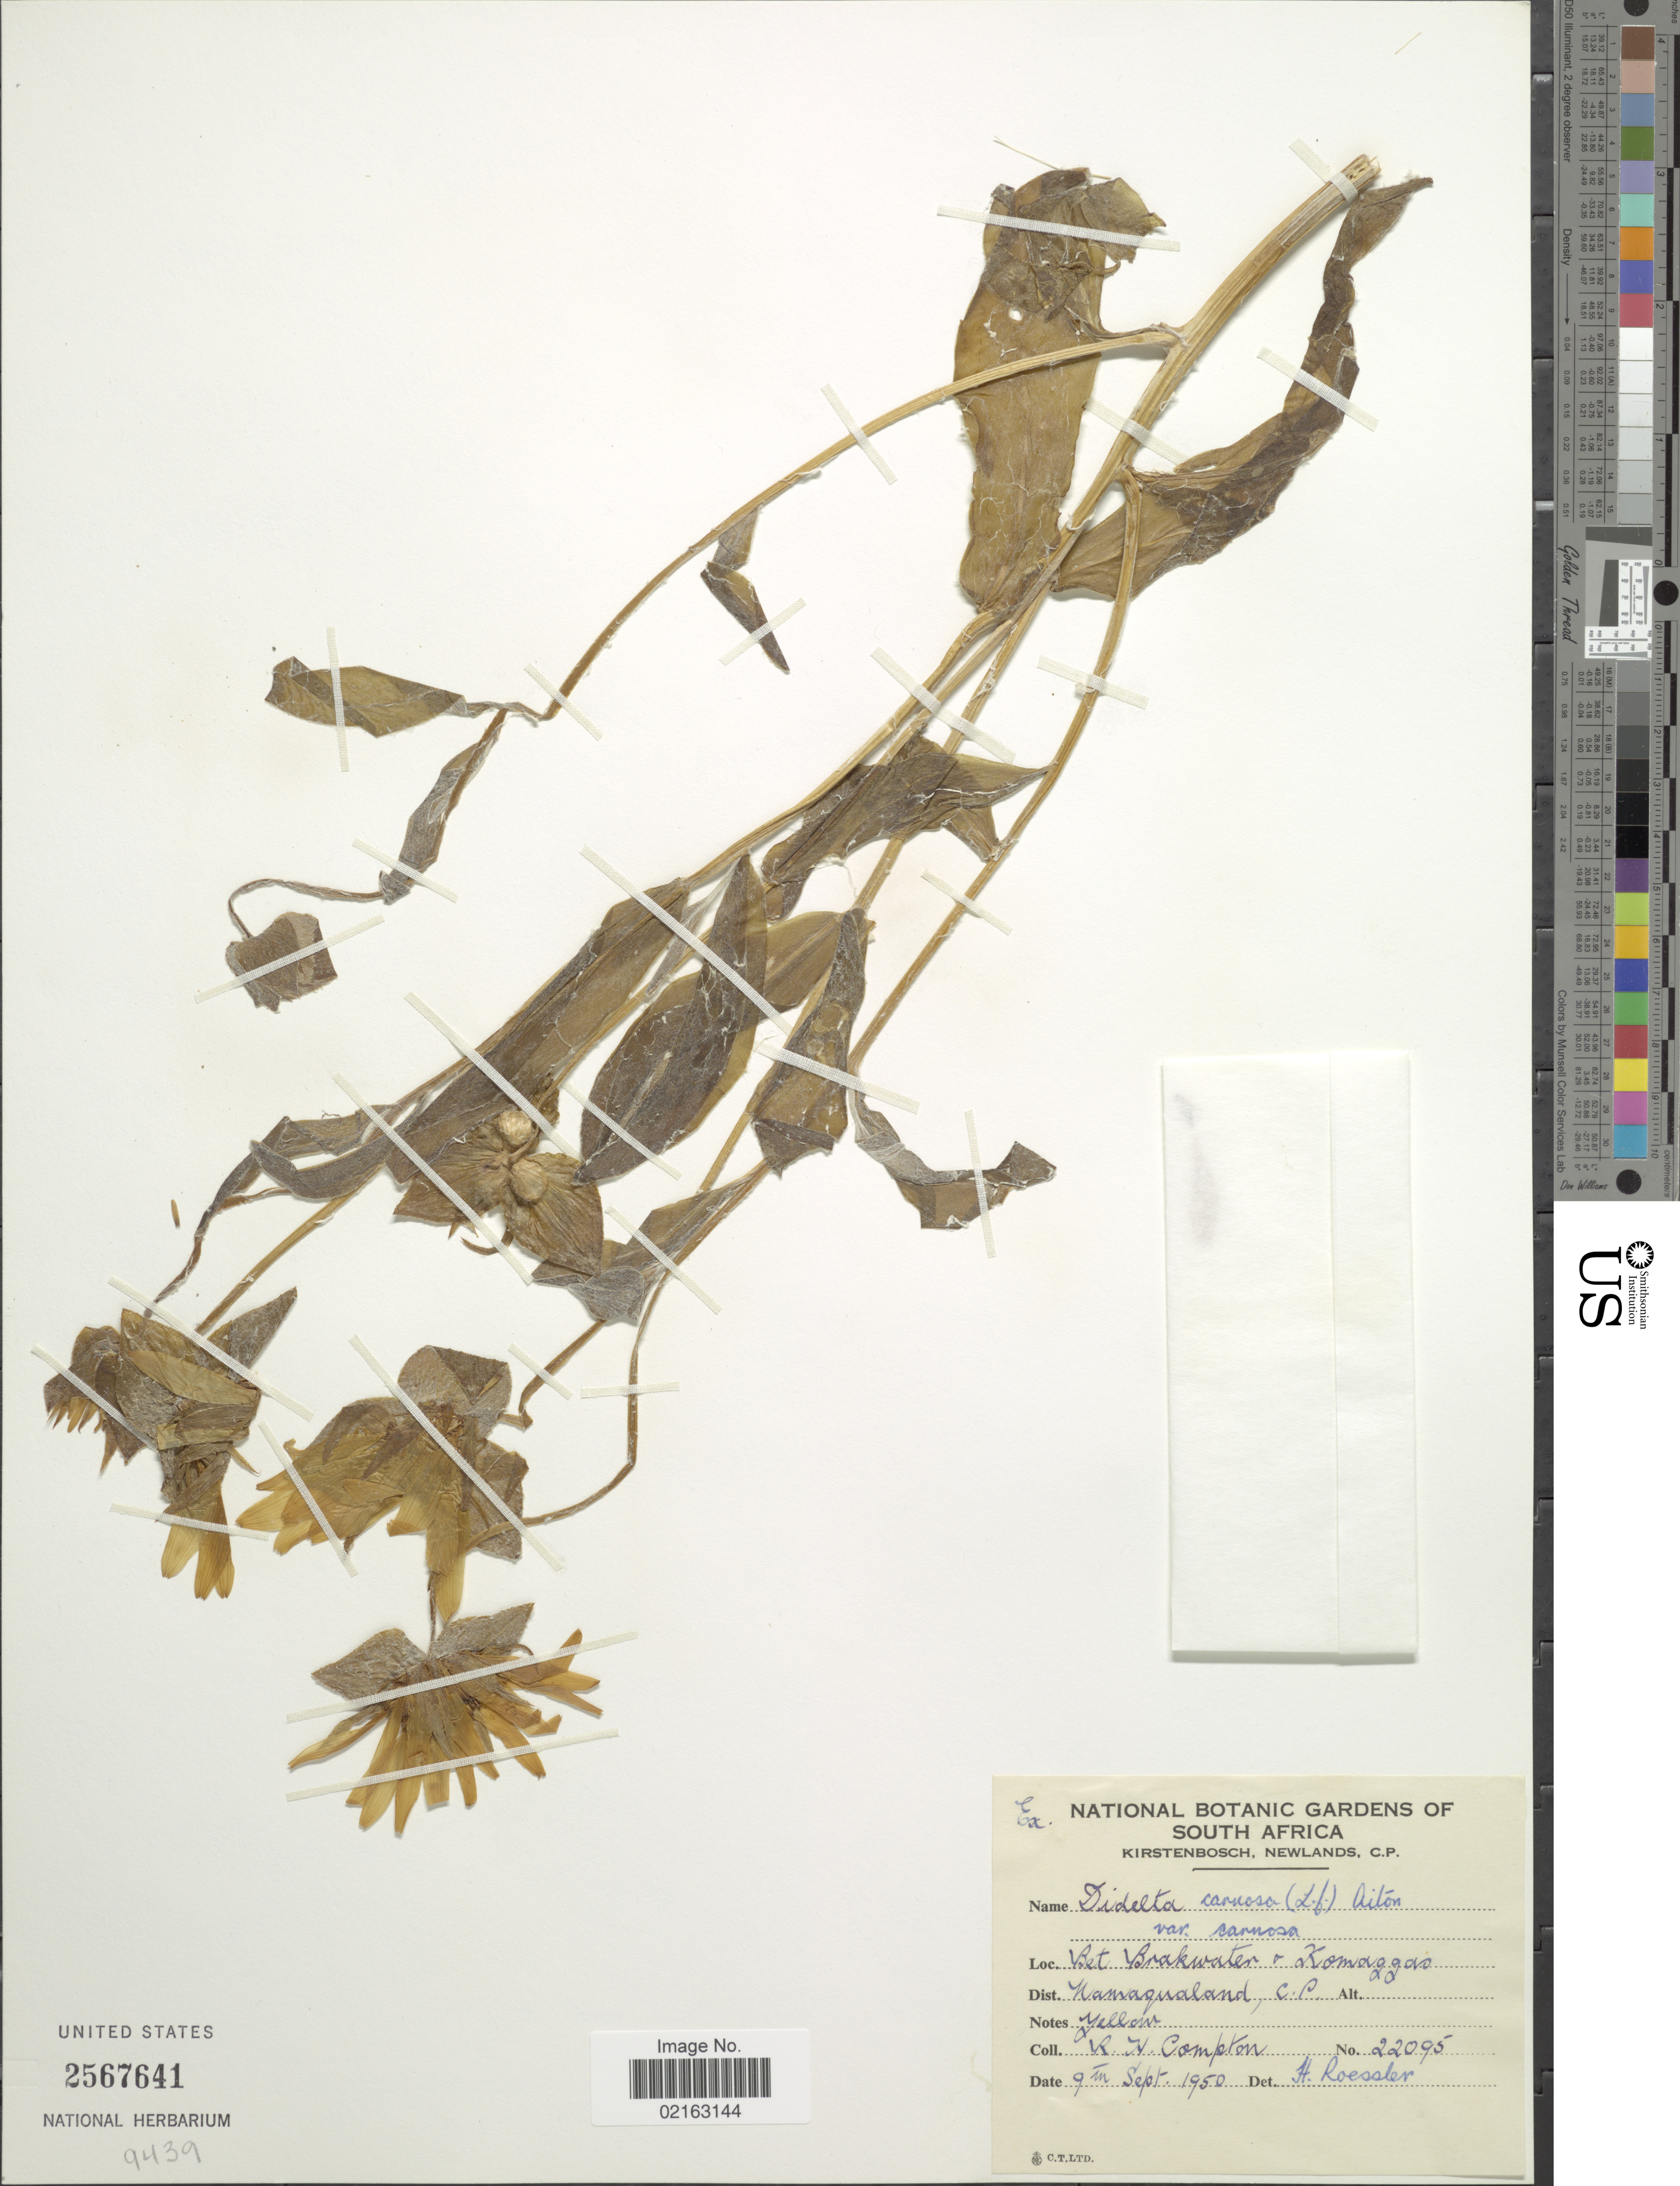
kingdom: Plantae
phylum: Tracheophyta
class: Magnoliopsida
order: Asterales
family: Asteraceae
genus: Didelta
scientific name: Didelta carnosa var. carnosa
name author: (L. f.) Aiton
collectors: R. H. Compton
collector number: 22095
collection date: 1950-09-09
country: South Africa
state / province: Northern Cape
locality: Bet Brakwater + Komaggas. Dist. Namaqualand, C.P.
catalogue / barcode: US 2567641